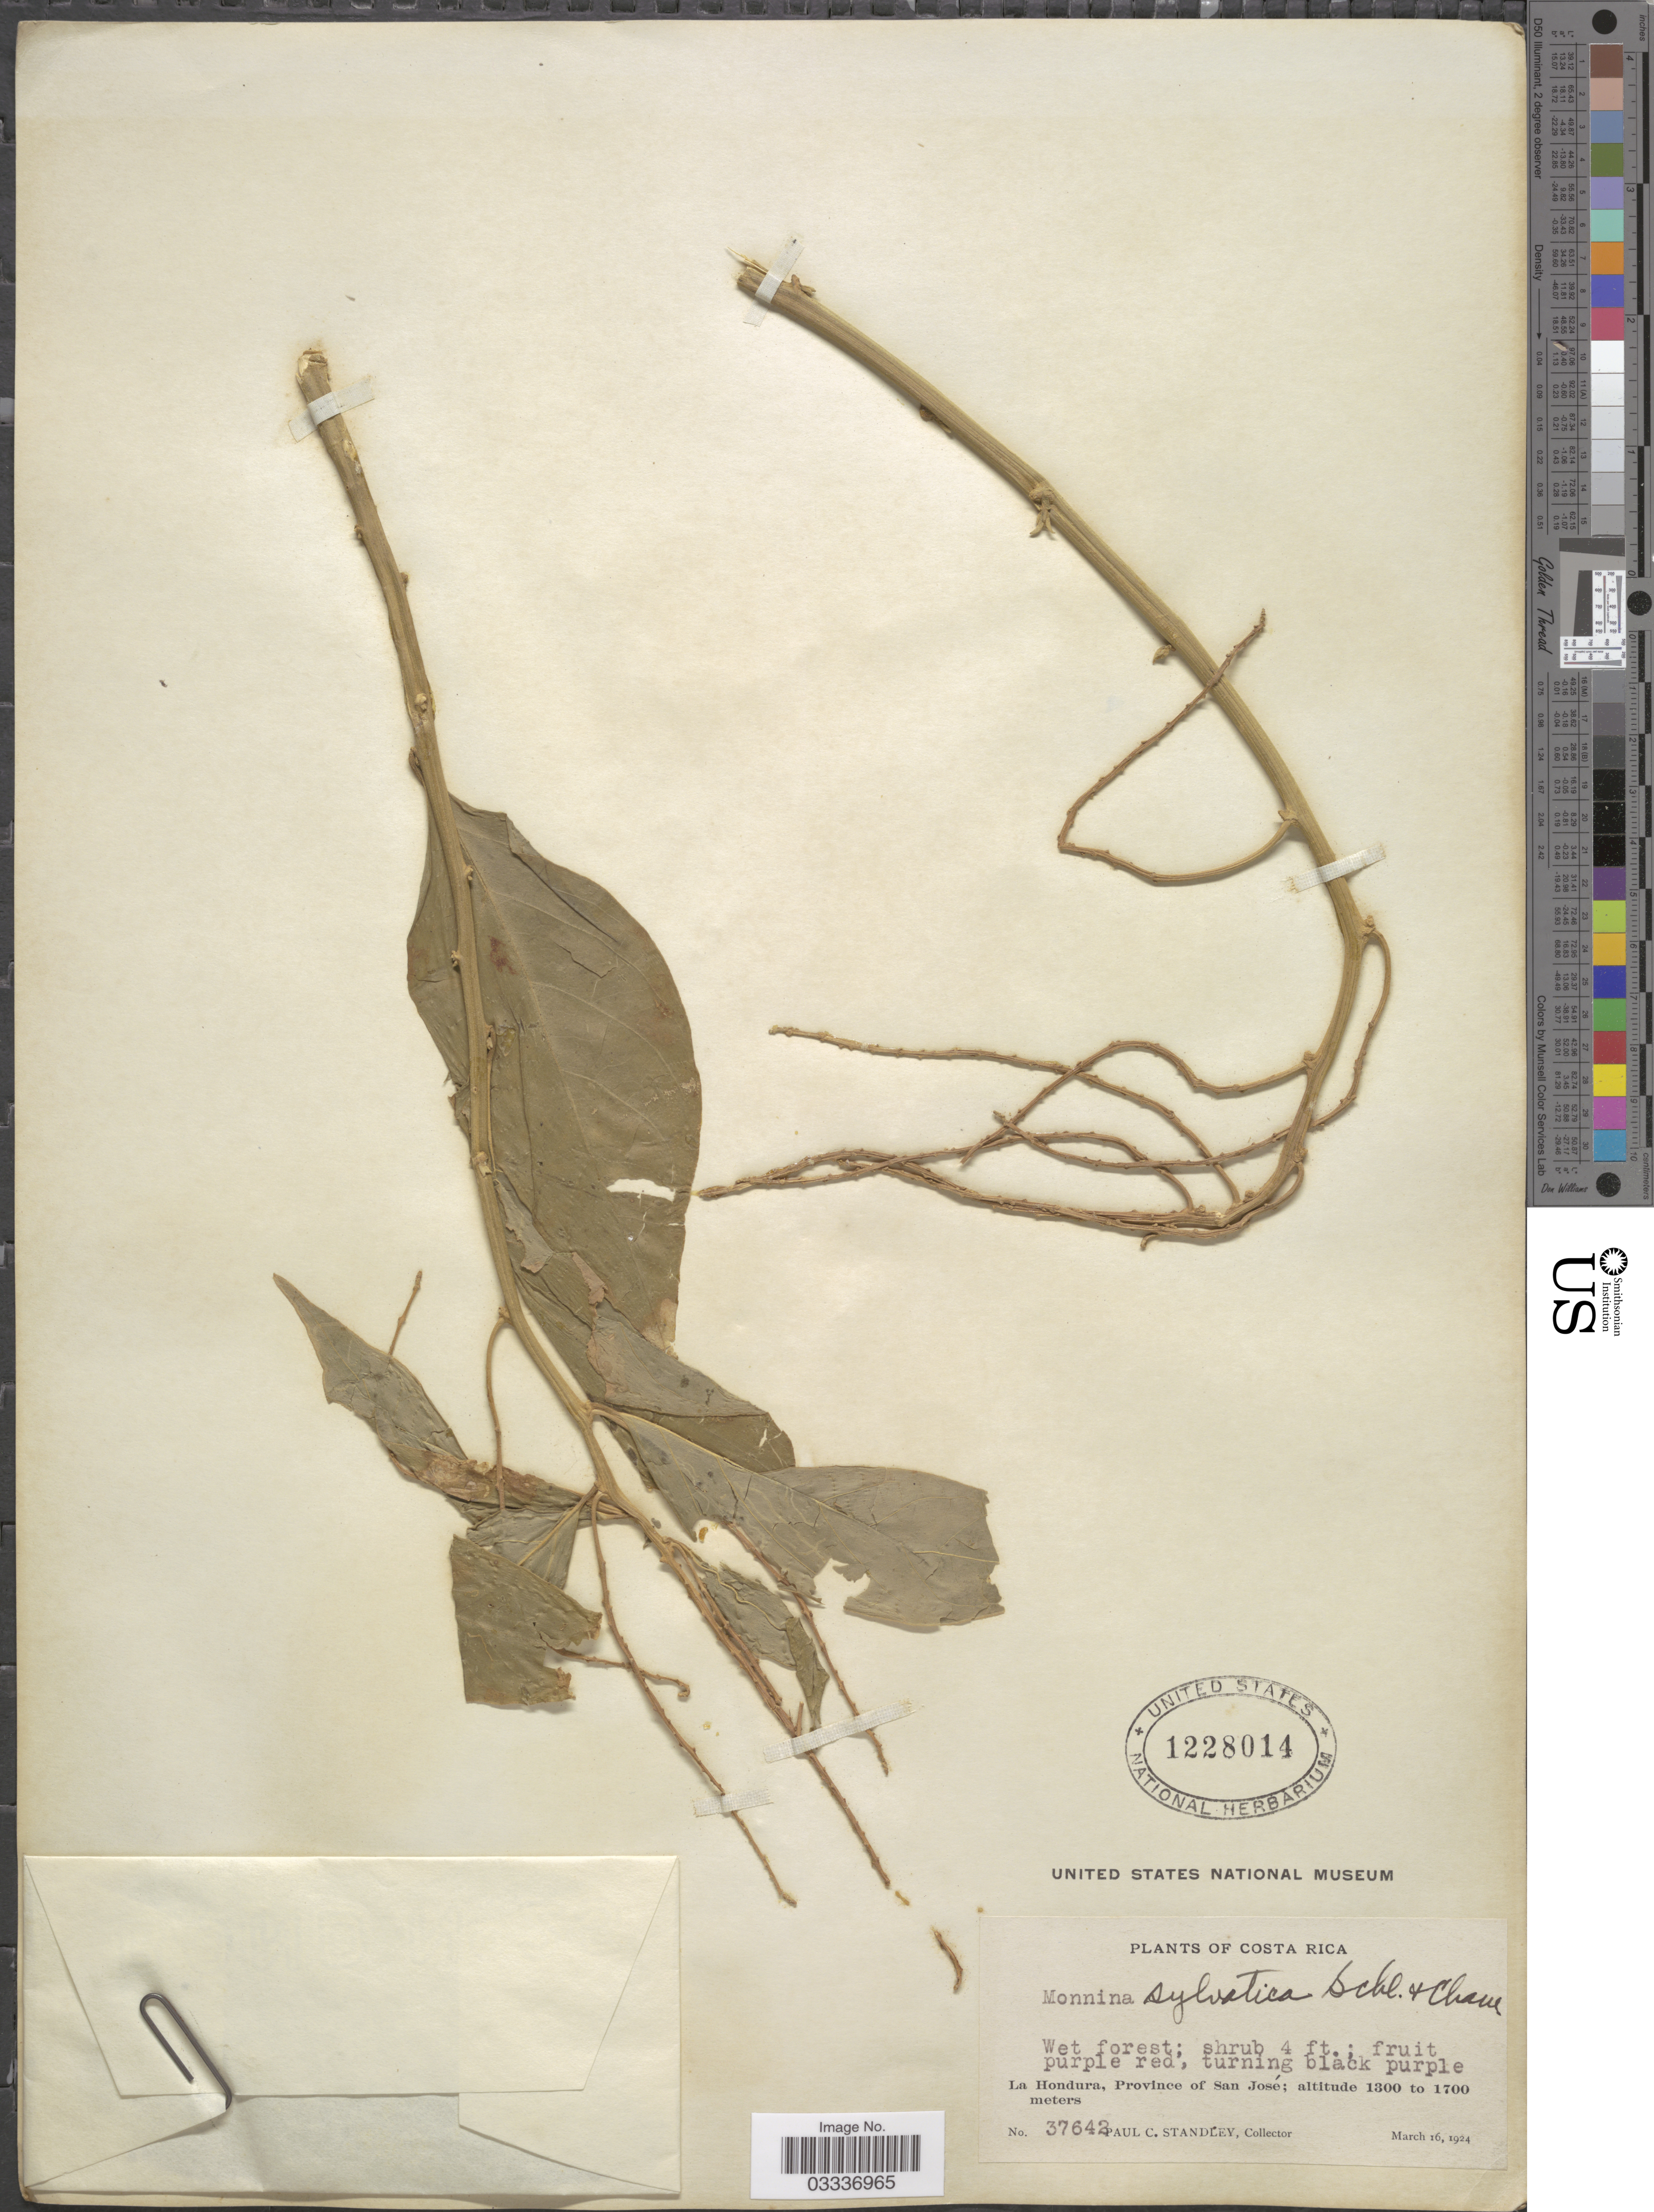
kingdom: Plantae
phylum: Tracheophyta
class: Magnoliopsida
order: Fabales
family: Polygalaceae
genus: Monnina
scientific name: Monnina sylvatica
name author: Schltdl. & Cham.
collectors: P. C. Standley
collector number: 37642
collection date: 1924-03-16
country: Costa Rica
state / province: San José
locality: La Hondura.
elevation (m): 1300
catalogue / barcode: US 1228014